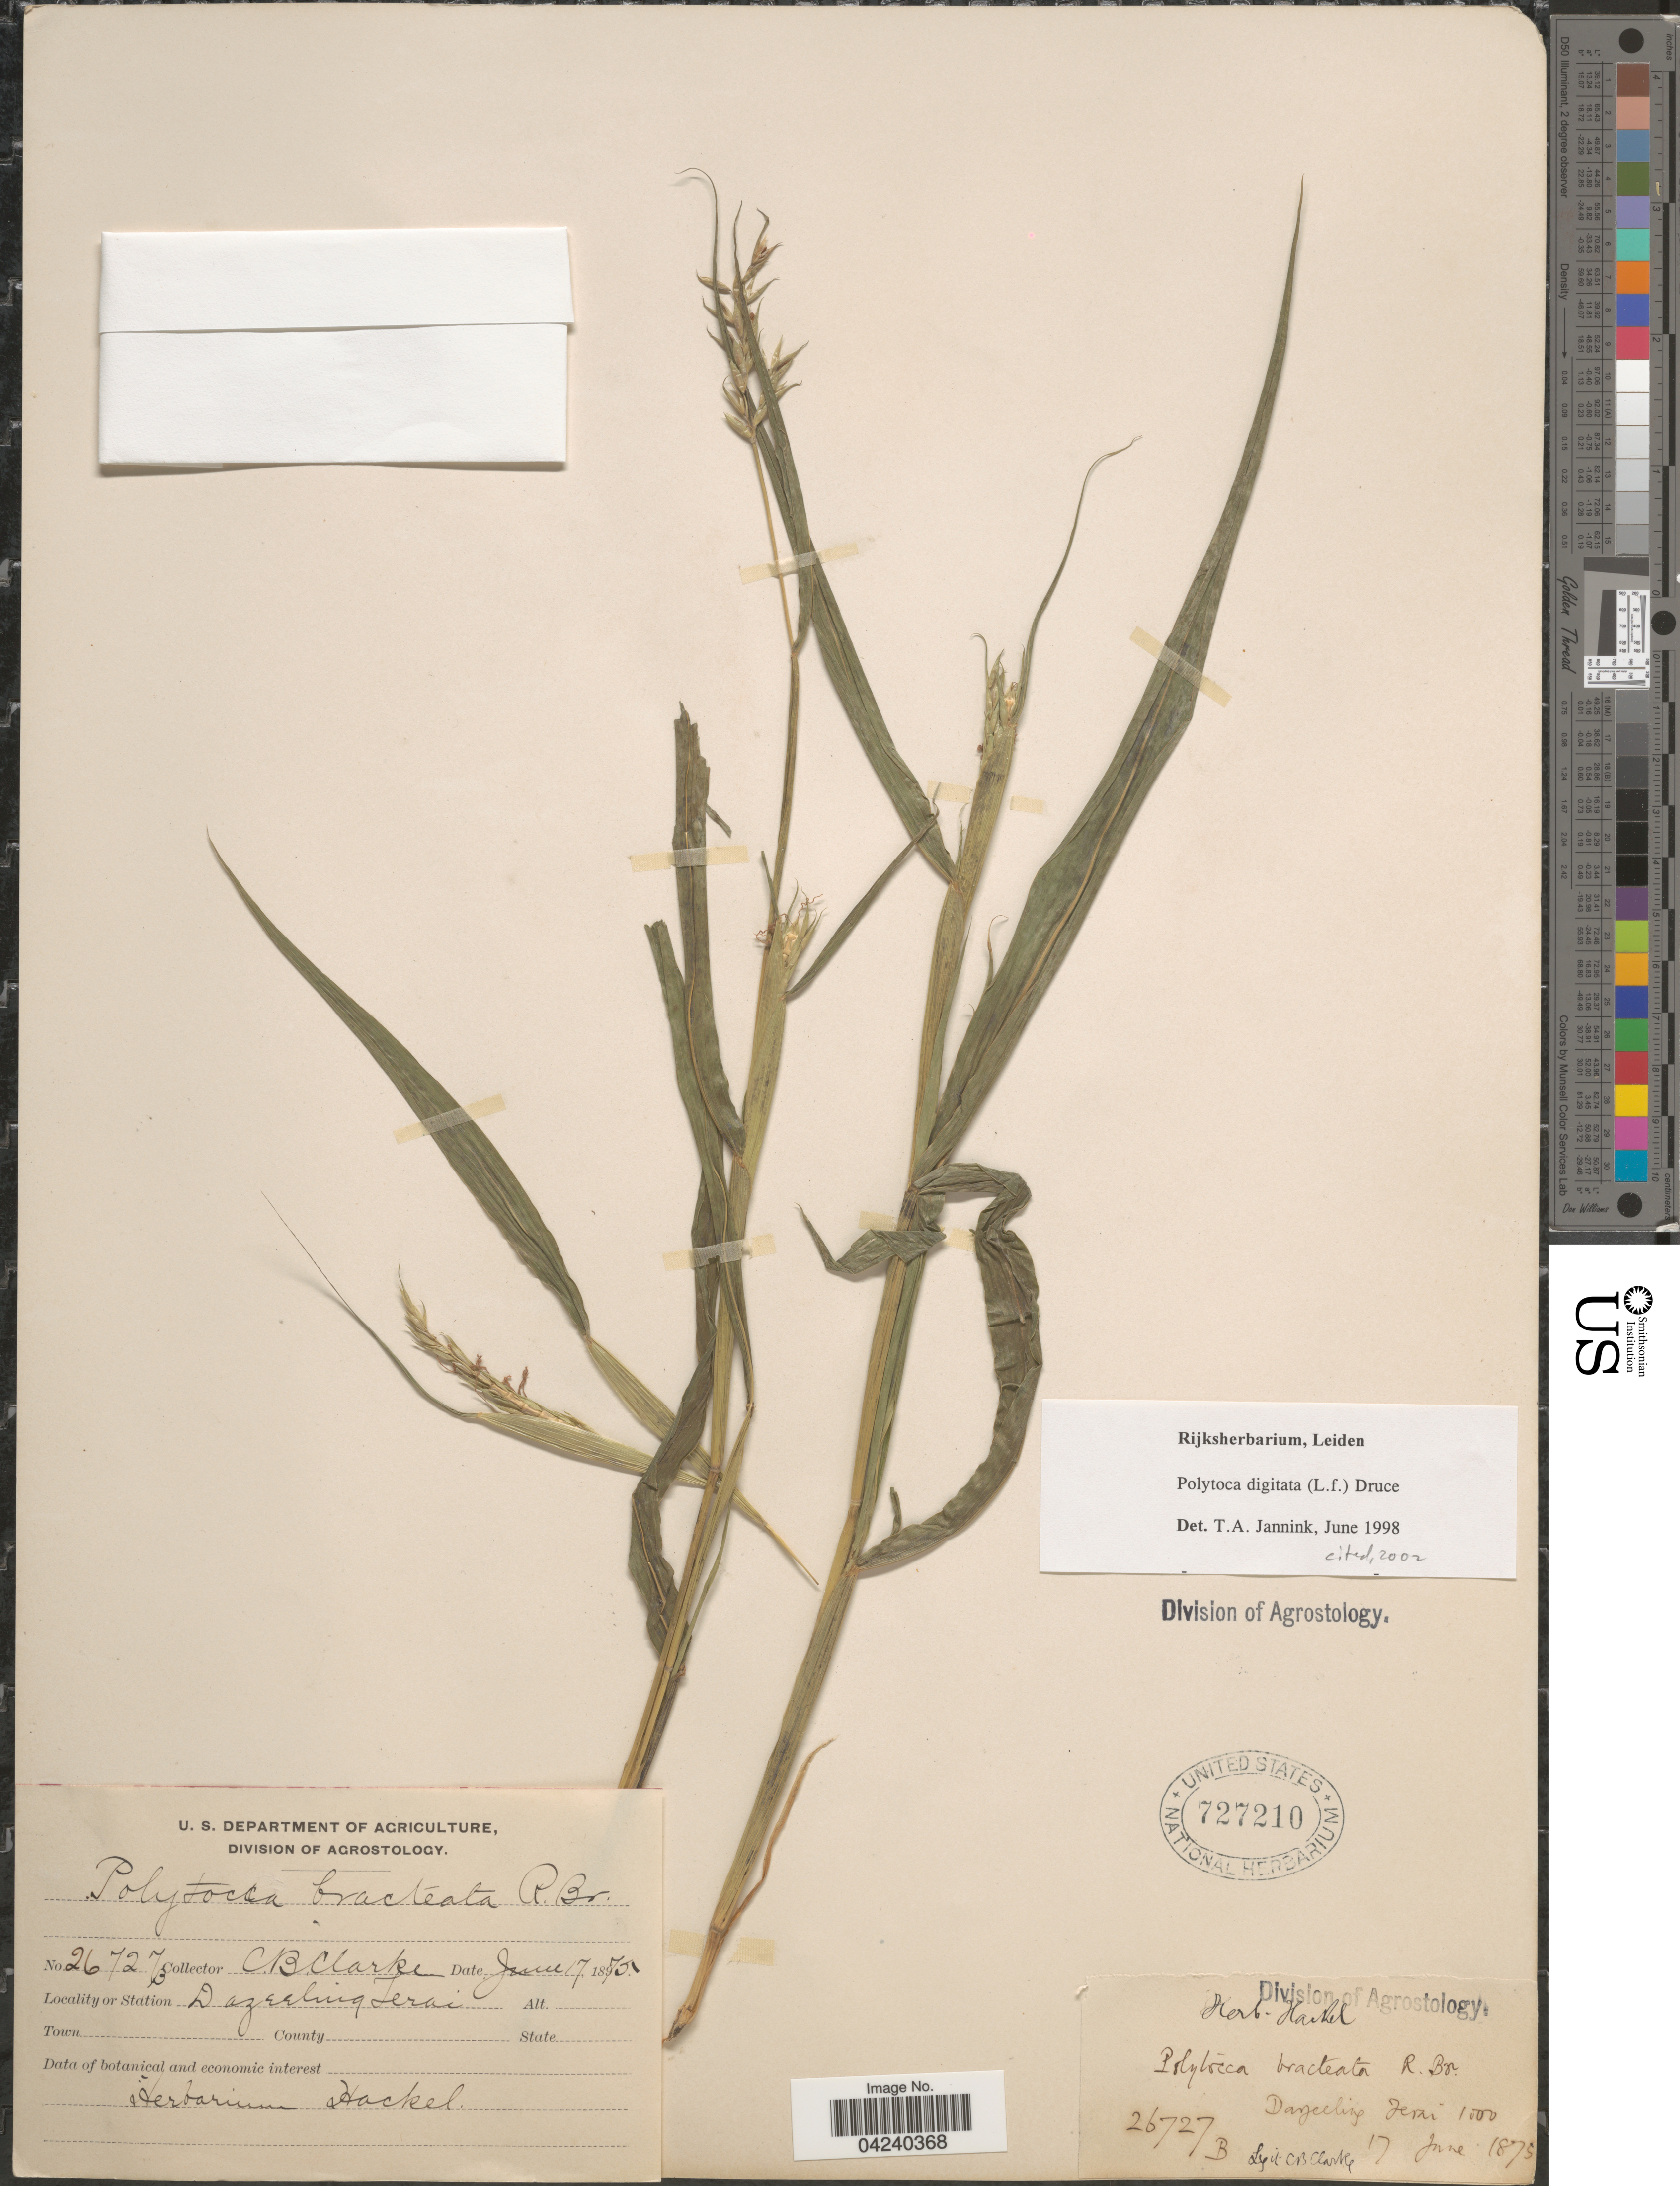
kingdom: Plantae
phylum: Tracheophyta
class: Liliopsida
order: Poales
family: Poaceae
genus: Polytoca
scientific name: Polytoca digitata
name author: (L. f.) Druce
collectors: C. B. Clarke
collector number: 26727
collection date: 1875-06-17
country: India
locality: Station Darjeeling Terai.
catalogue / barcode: US 727210